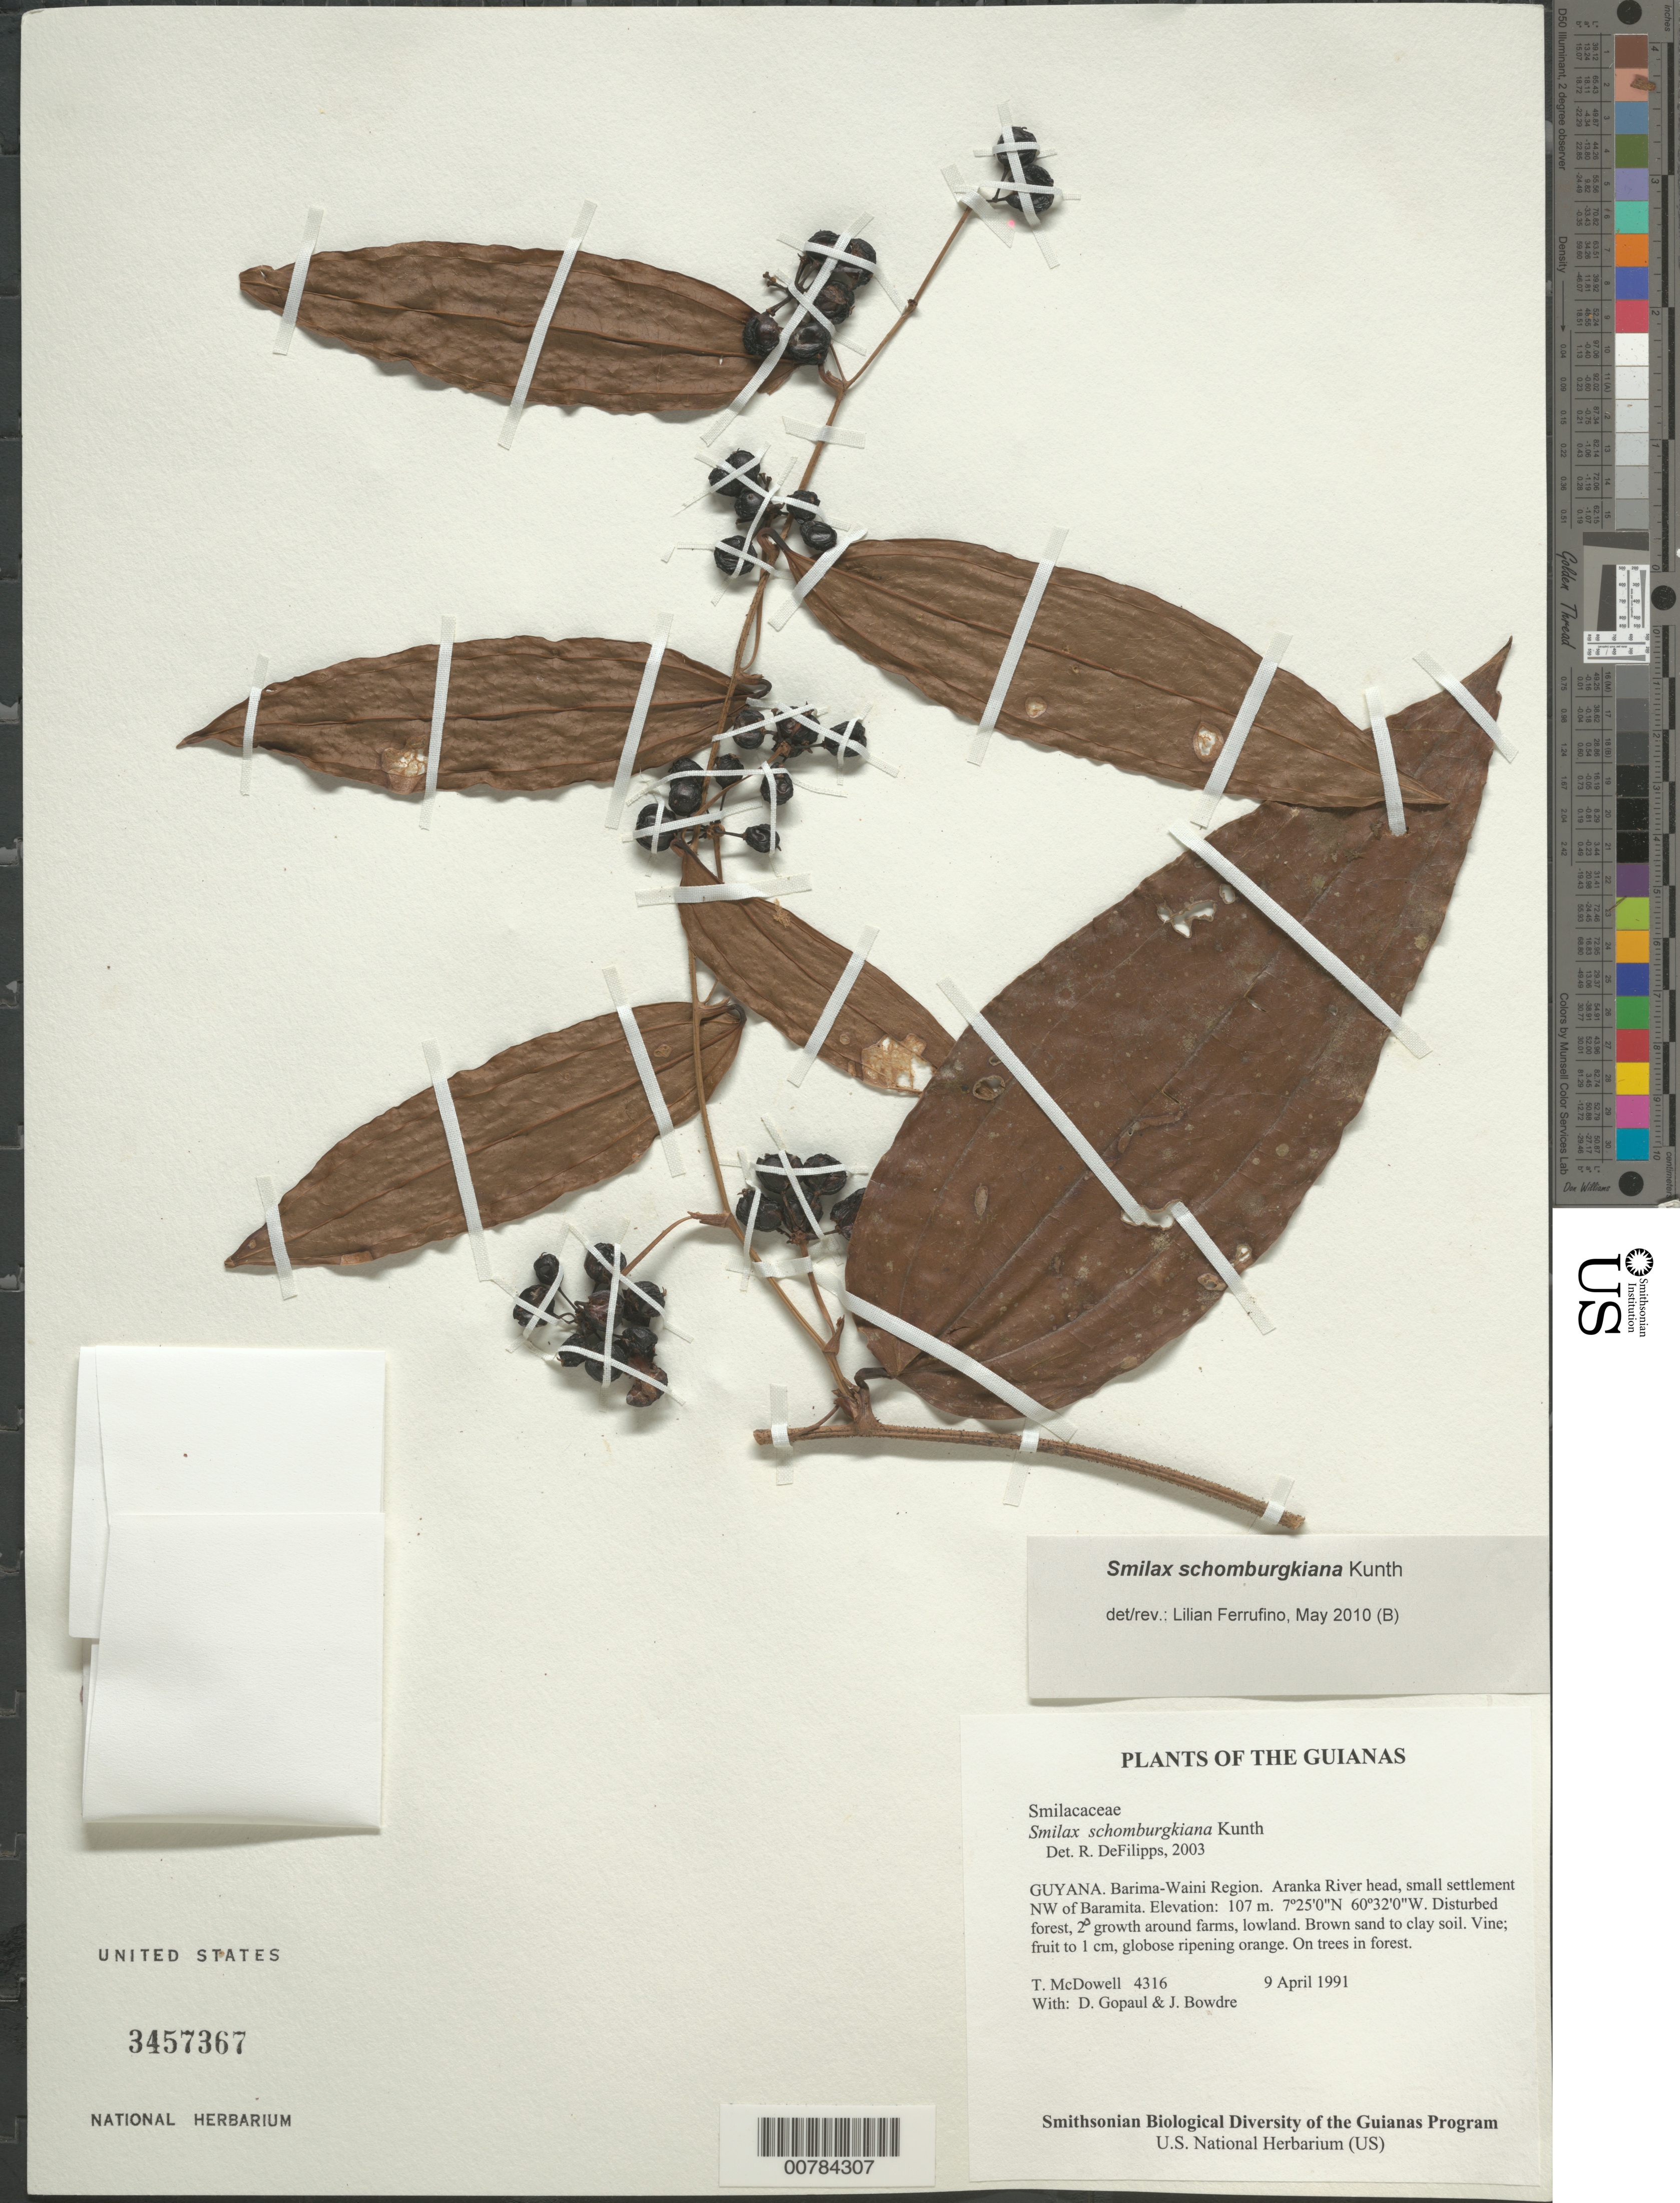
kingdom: Plantae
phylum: Tracheophyta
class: Liliopsida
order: Liliales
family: Smilacaceae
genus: Smilax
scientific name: Smilax schomburgkiana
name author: Kunth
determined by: DeFilipps, R. A.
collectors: T. McDowell, D. Gopaul & J. Bowdre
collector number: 4316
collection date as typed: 9 April 1991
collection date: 1991-04-09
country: Guyana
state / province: Barima-Waini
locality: Aranka River head, small settlement NW of Baramita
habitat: Disturbed forest, secondary growth around farms, lowland. Brown sand to clay soil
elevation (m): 107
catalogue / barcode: US 3457367